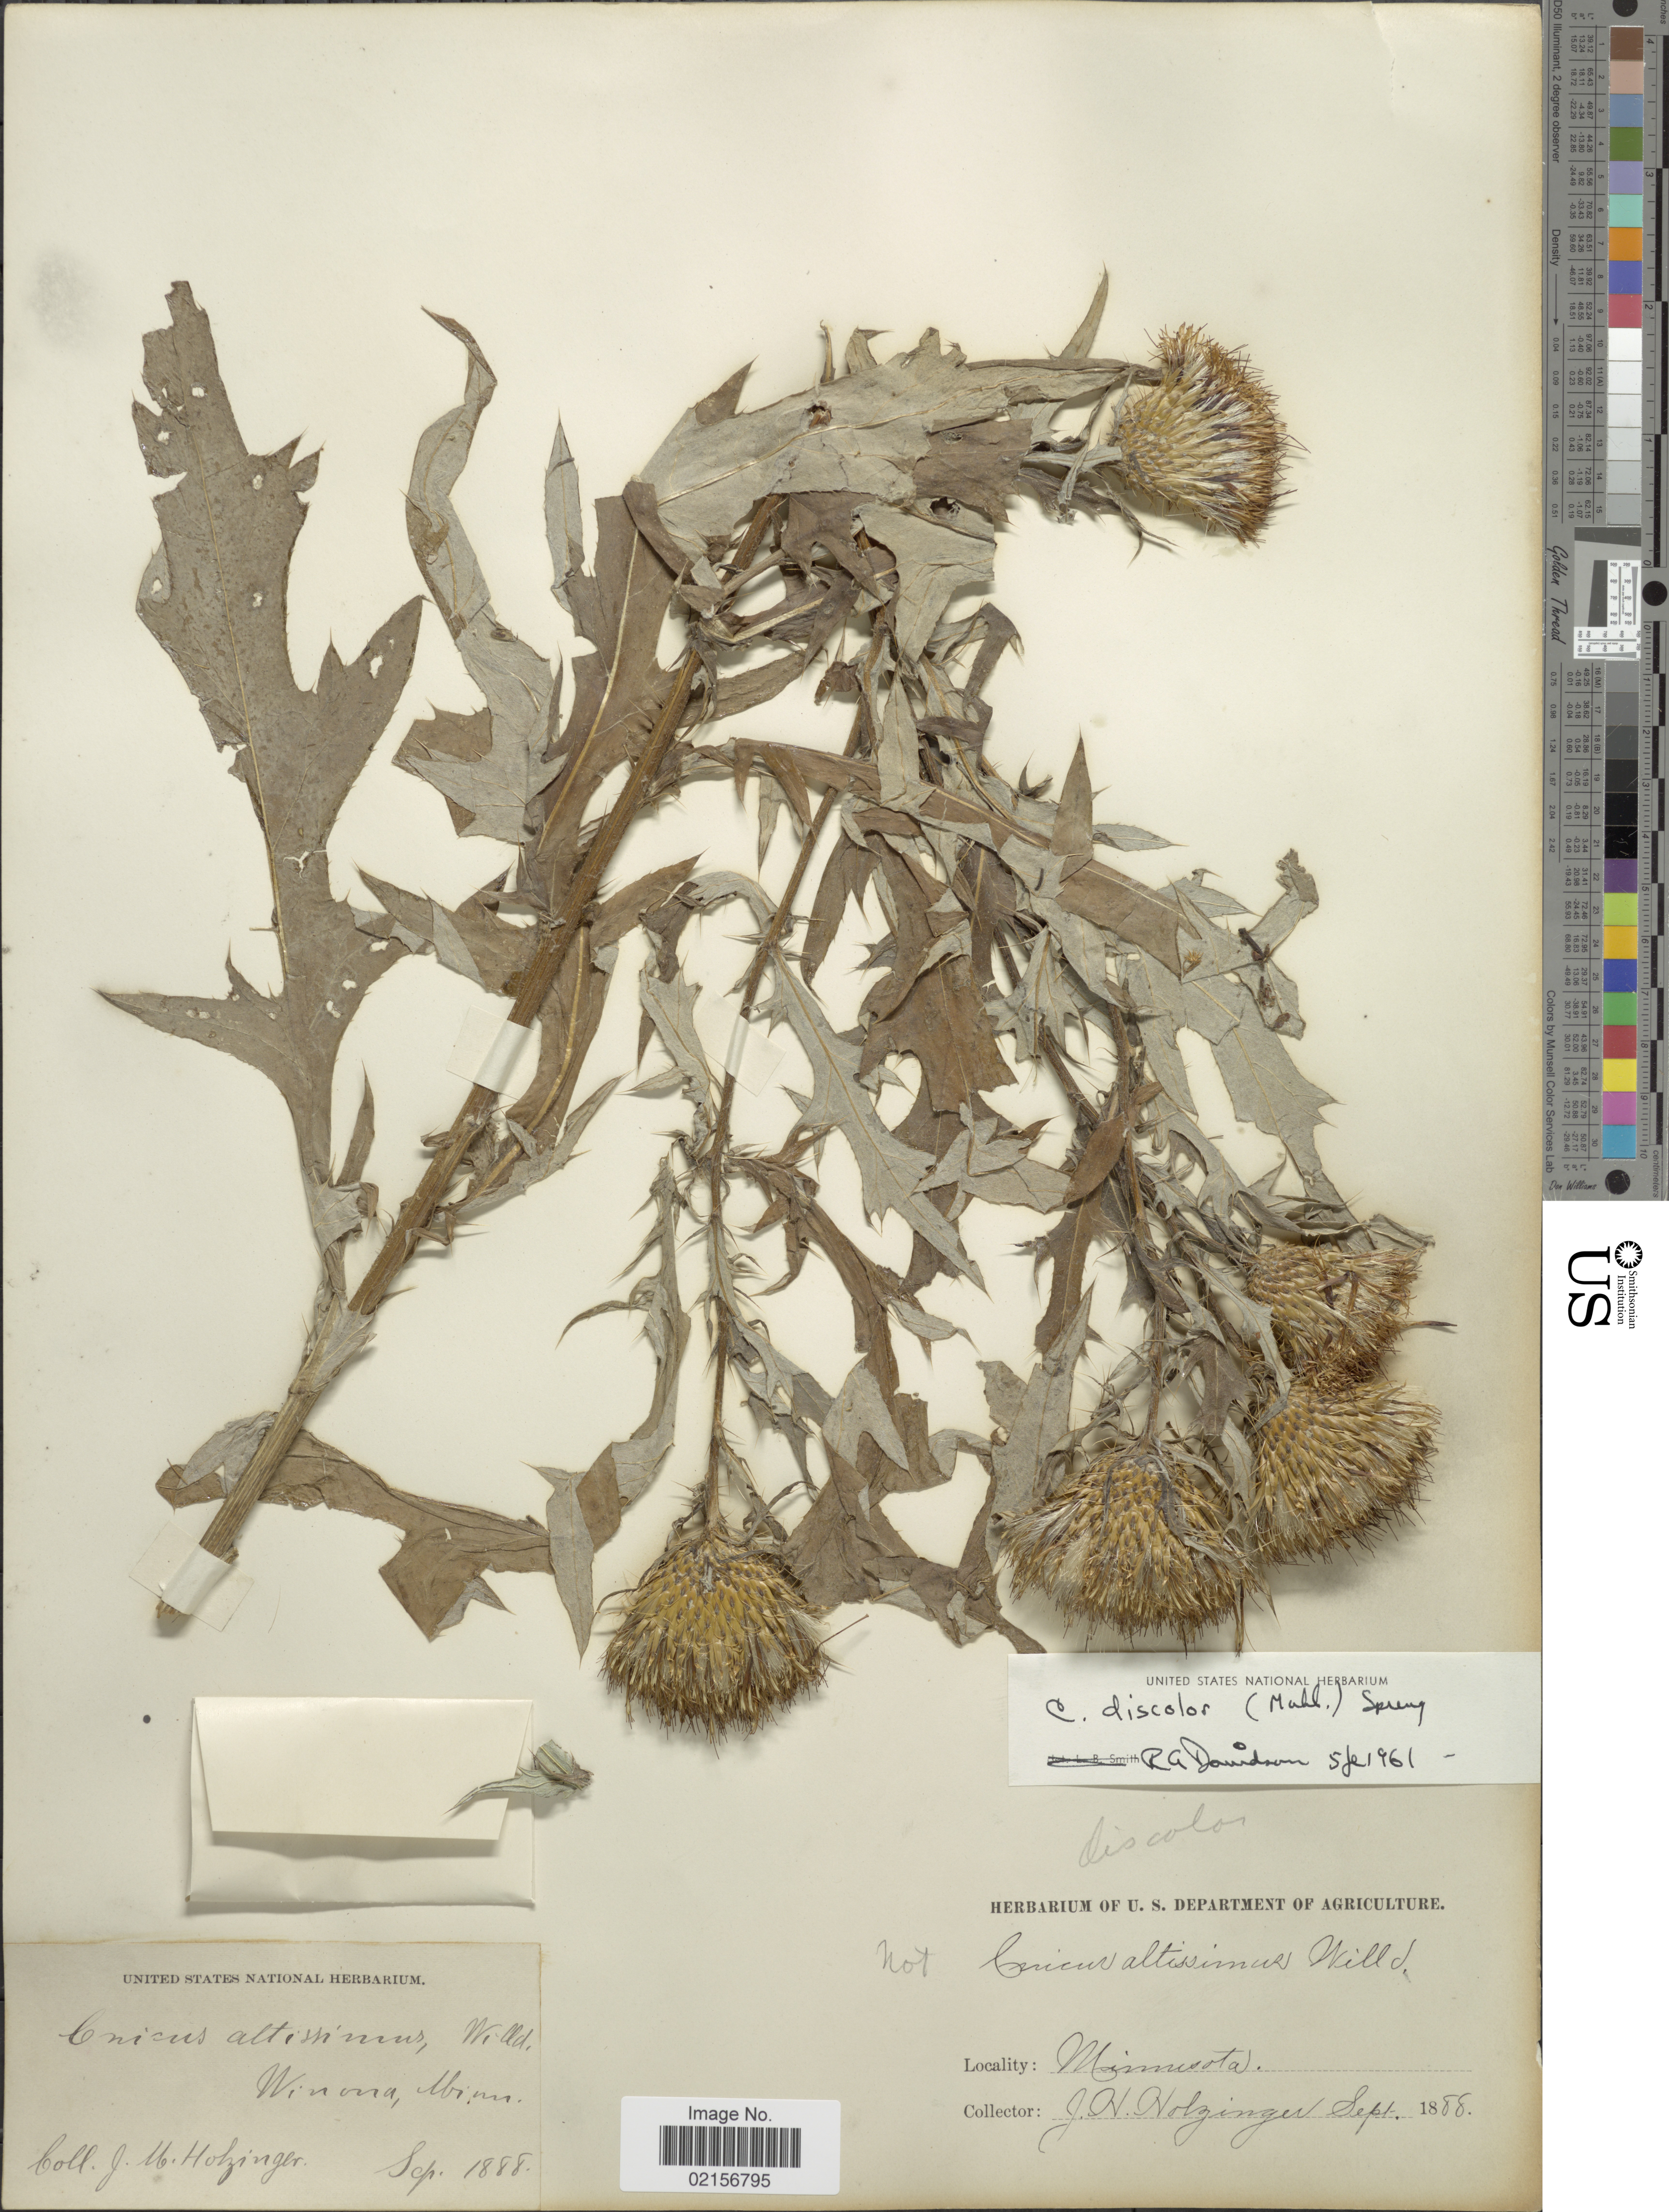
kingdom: Plantae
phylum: Tracheophyta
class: Magnoliopsida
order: Asterales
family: Asteraceae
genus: Cirsium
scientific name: Cirsium discolor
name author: (Muhl. ex Willd.) Spreng.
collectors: J. M. Holzinger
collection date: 1888-08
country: United States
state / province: Minnesota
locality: Winona